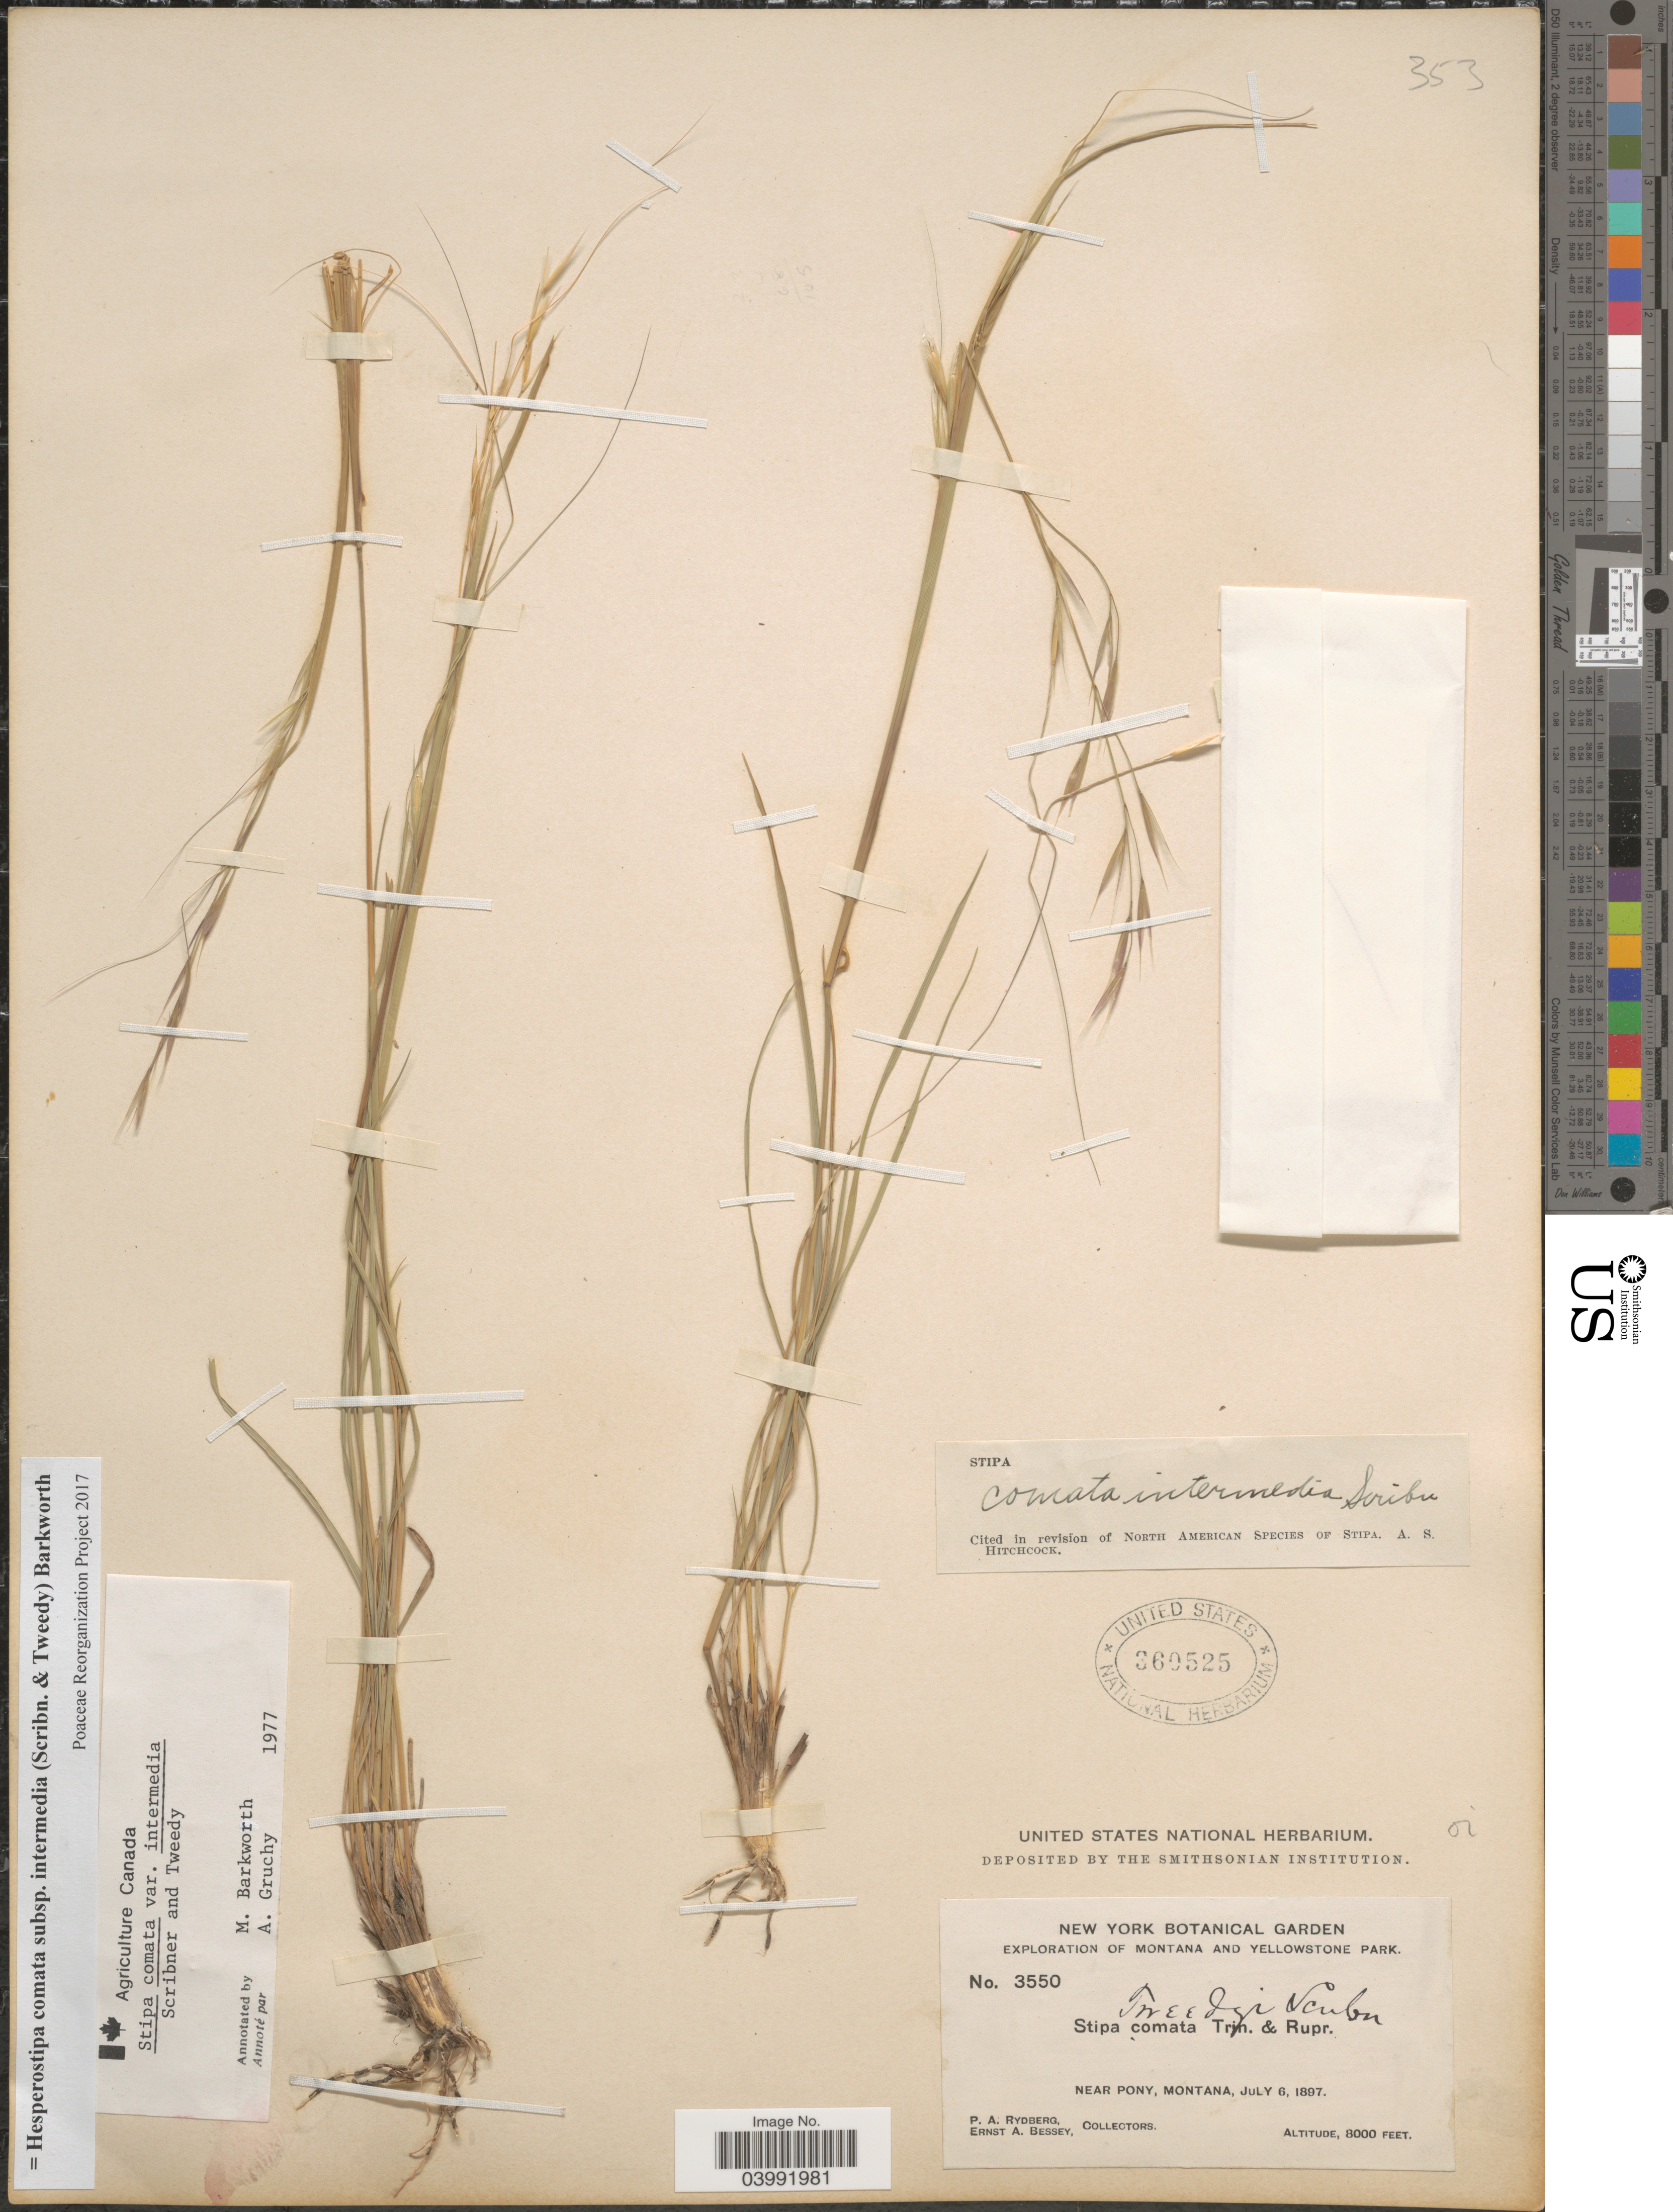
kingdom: Plantae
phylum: Tracheophyta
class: Liliopsida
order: Poales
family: Poaceae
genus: Hesperostipa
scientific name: Hesperostipa comata subsp. intermedia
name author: (Scribn. & Tweedy) Barkworth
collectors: P. A. Rydberg & E. A. Bessey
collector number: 3550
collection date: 1897-07-06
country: United States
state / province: Montana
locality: Yellowstone Park. Near Pony.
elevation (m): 2438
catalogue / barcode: US 360525